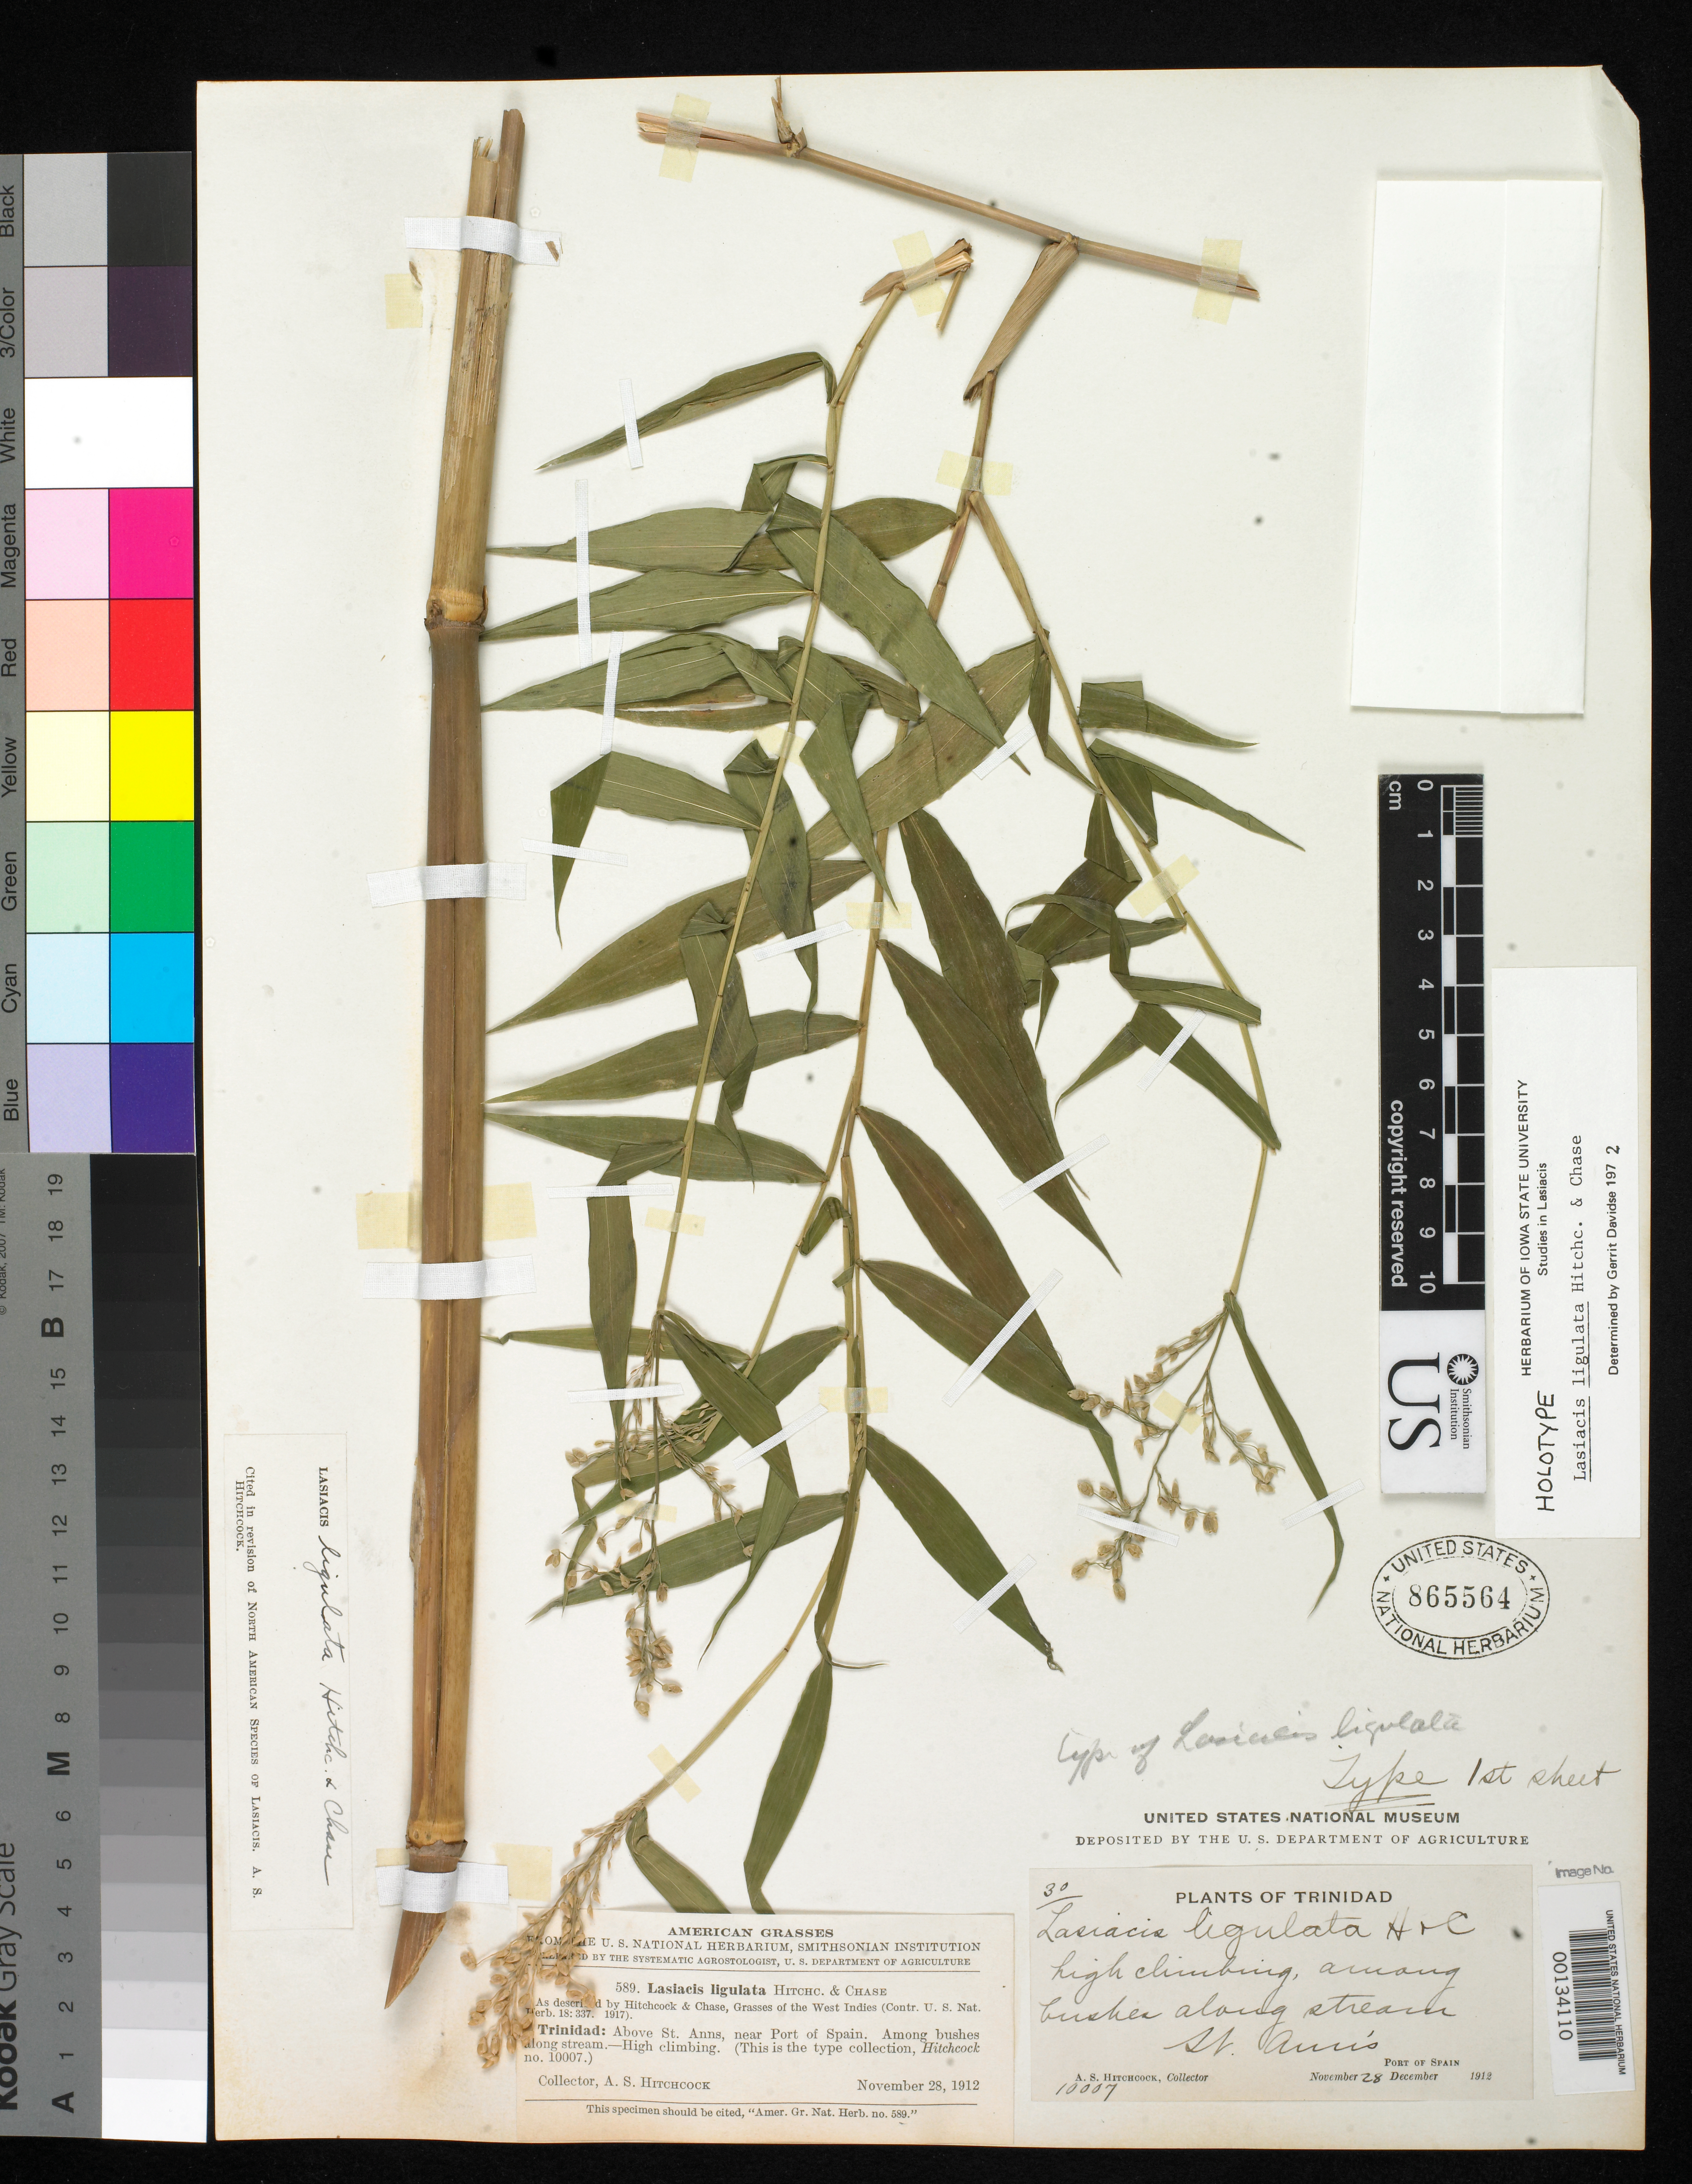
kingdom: Plantae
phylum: Tracheophyta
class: Liliopsida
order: Poales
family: Poaceae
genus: Lasiacis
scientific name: Lasiacis ligulata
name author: Hitchc. & Chase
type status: Holotype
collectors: A. S. Hitchcock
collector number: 10007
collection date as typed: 28 Nov 1912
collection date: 1912-11-28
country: Trinidad and Tobago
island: Trinidad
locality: St. Anns, near Port of Spain.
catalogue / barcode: US 865564